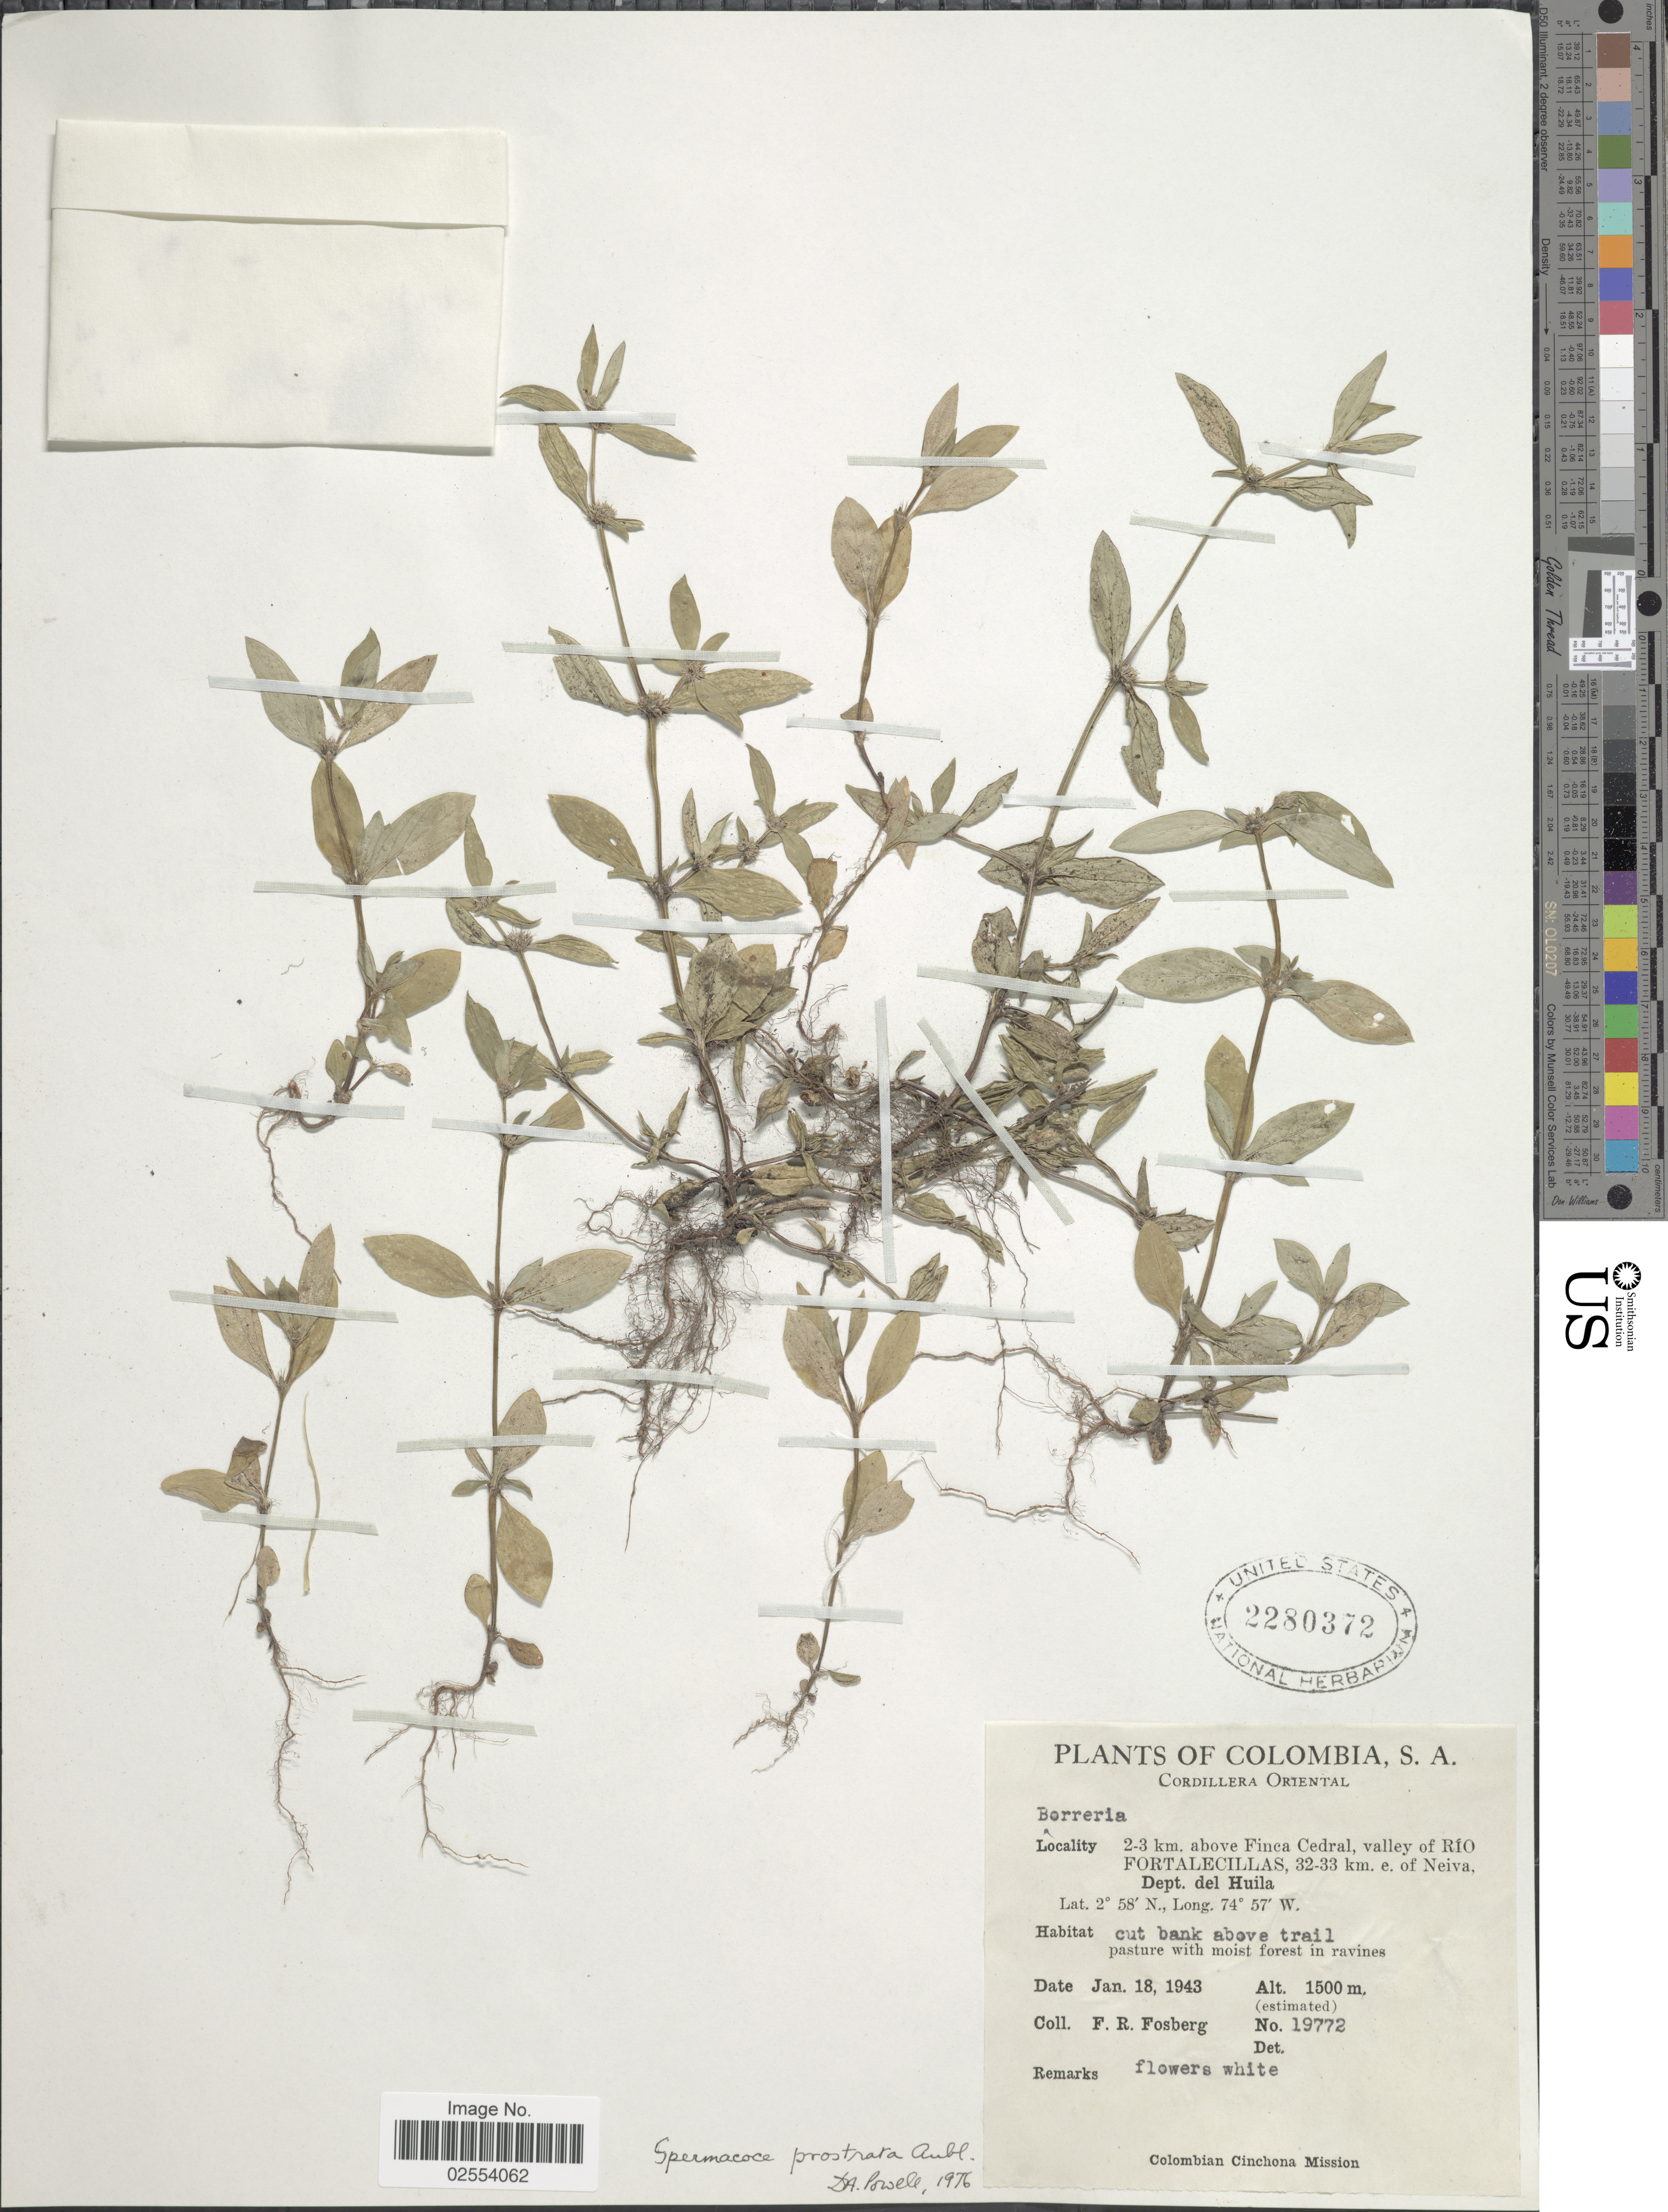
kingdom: Plantae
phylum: Tracheophyta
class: Magnoliopsida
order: Gentianales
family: Rubiaceae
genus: Spermacoce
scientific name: Spermacoce prostrata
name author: Aubl.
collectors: F. R. Fosberg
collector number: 19772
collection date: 1943-01-18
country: Colombia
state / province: Huila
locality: Cordillera Occidental, 2-3 km above Finca Cedral, valley of Río Fortalecillas, 32-33 km e. of Neiva, Dept. del Huila, cut bank above trail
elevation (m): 1500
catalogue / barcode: US 2280372